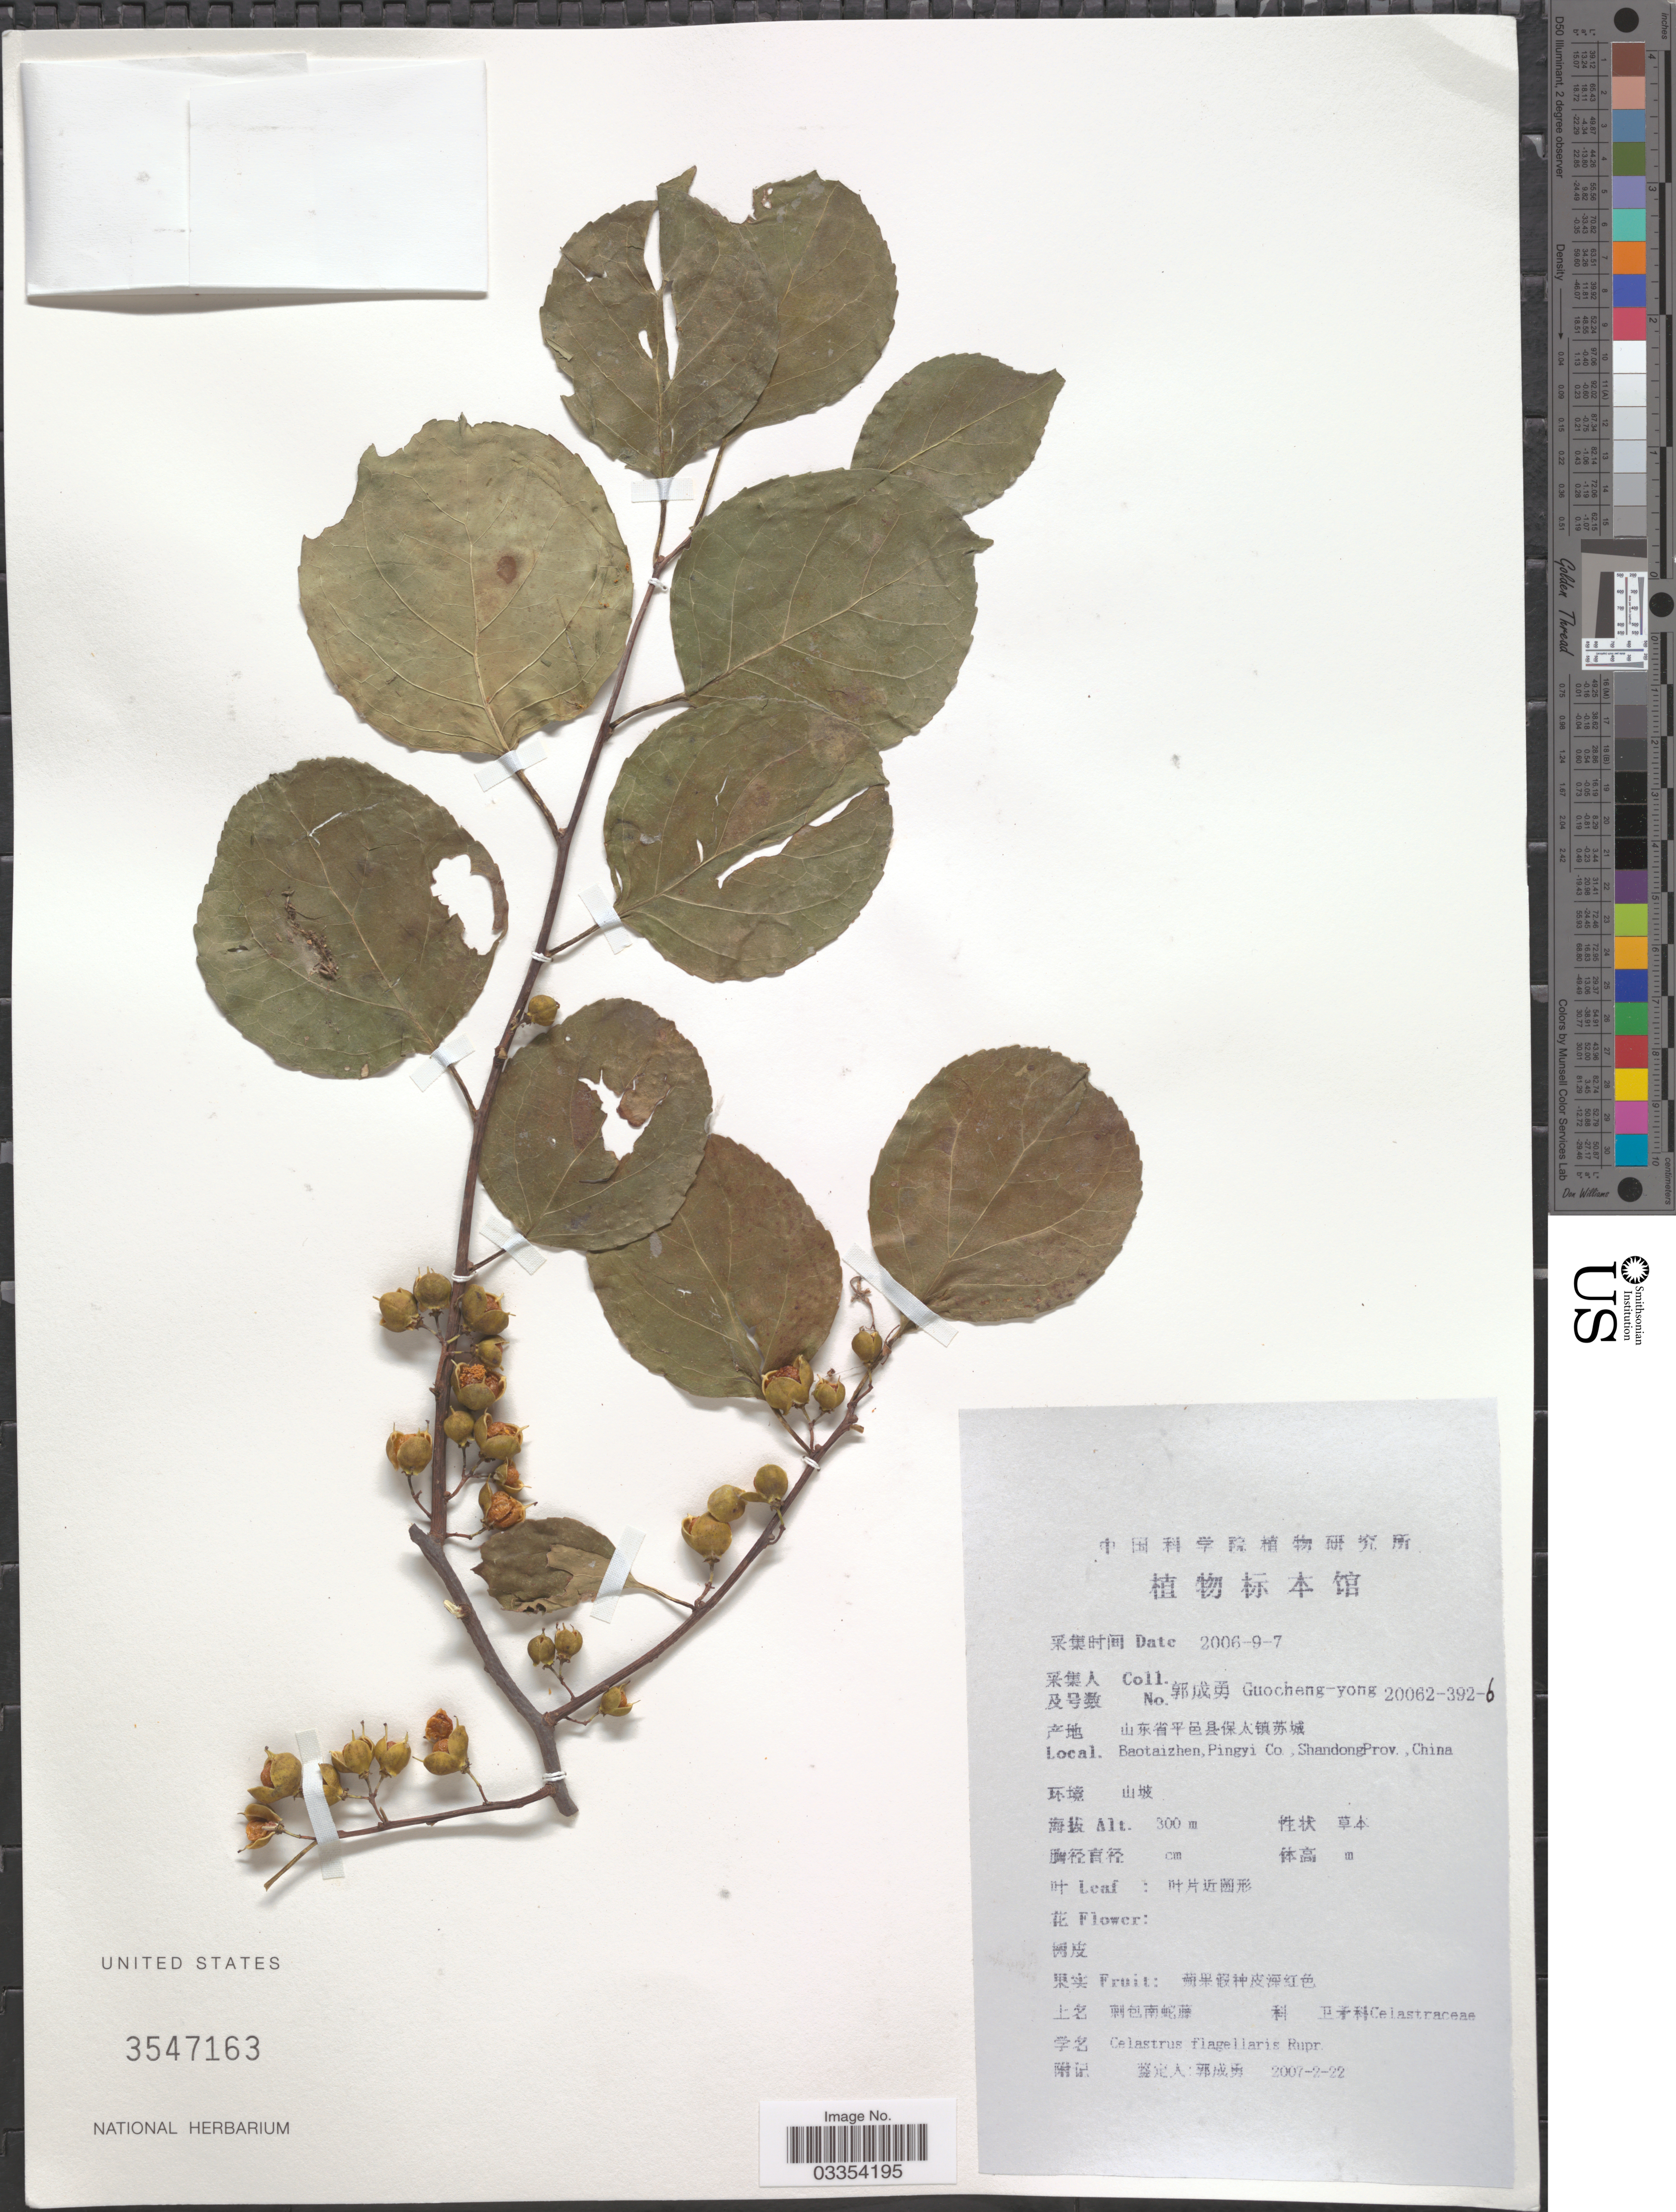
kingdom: Plantae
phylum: Tracheophyta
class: Magnoliopsida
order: Celastrales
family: Celastraceae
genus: Celastrus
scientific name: Celastrus flagellaris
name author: Rupr.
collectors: Guo cheng-yong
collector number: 20062-392-6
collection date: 2006-09-07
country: China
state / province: Shandong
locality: Baotaizhen, Pingyi Co. X.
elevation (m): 300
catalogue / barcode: US 3547163